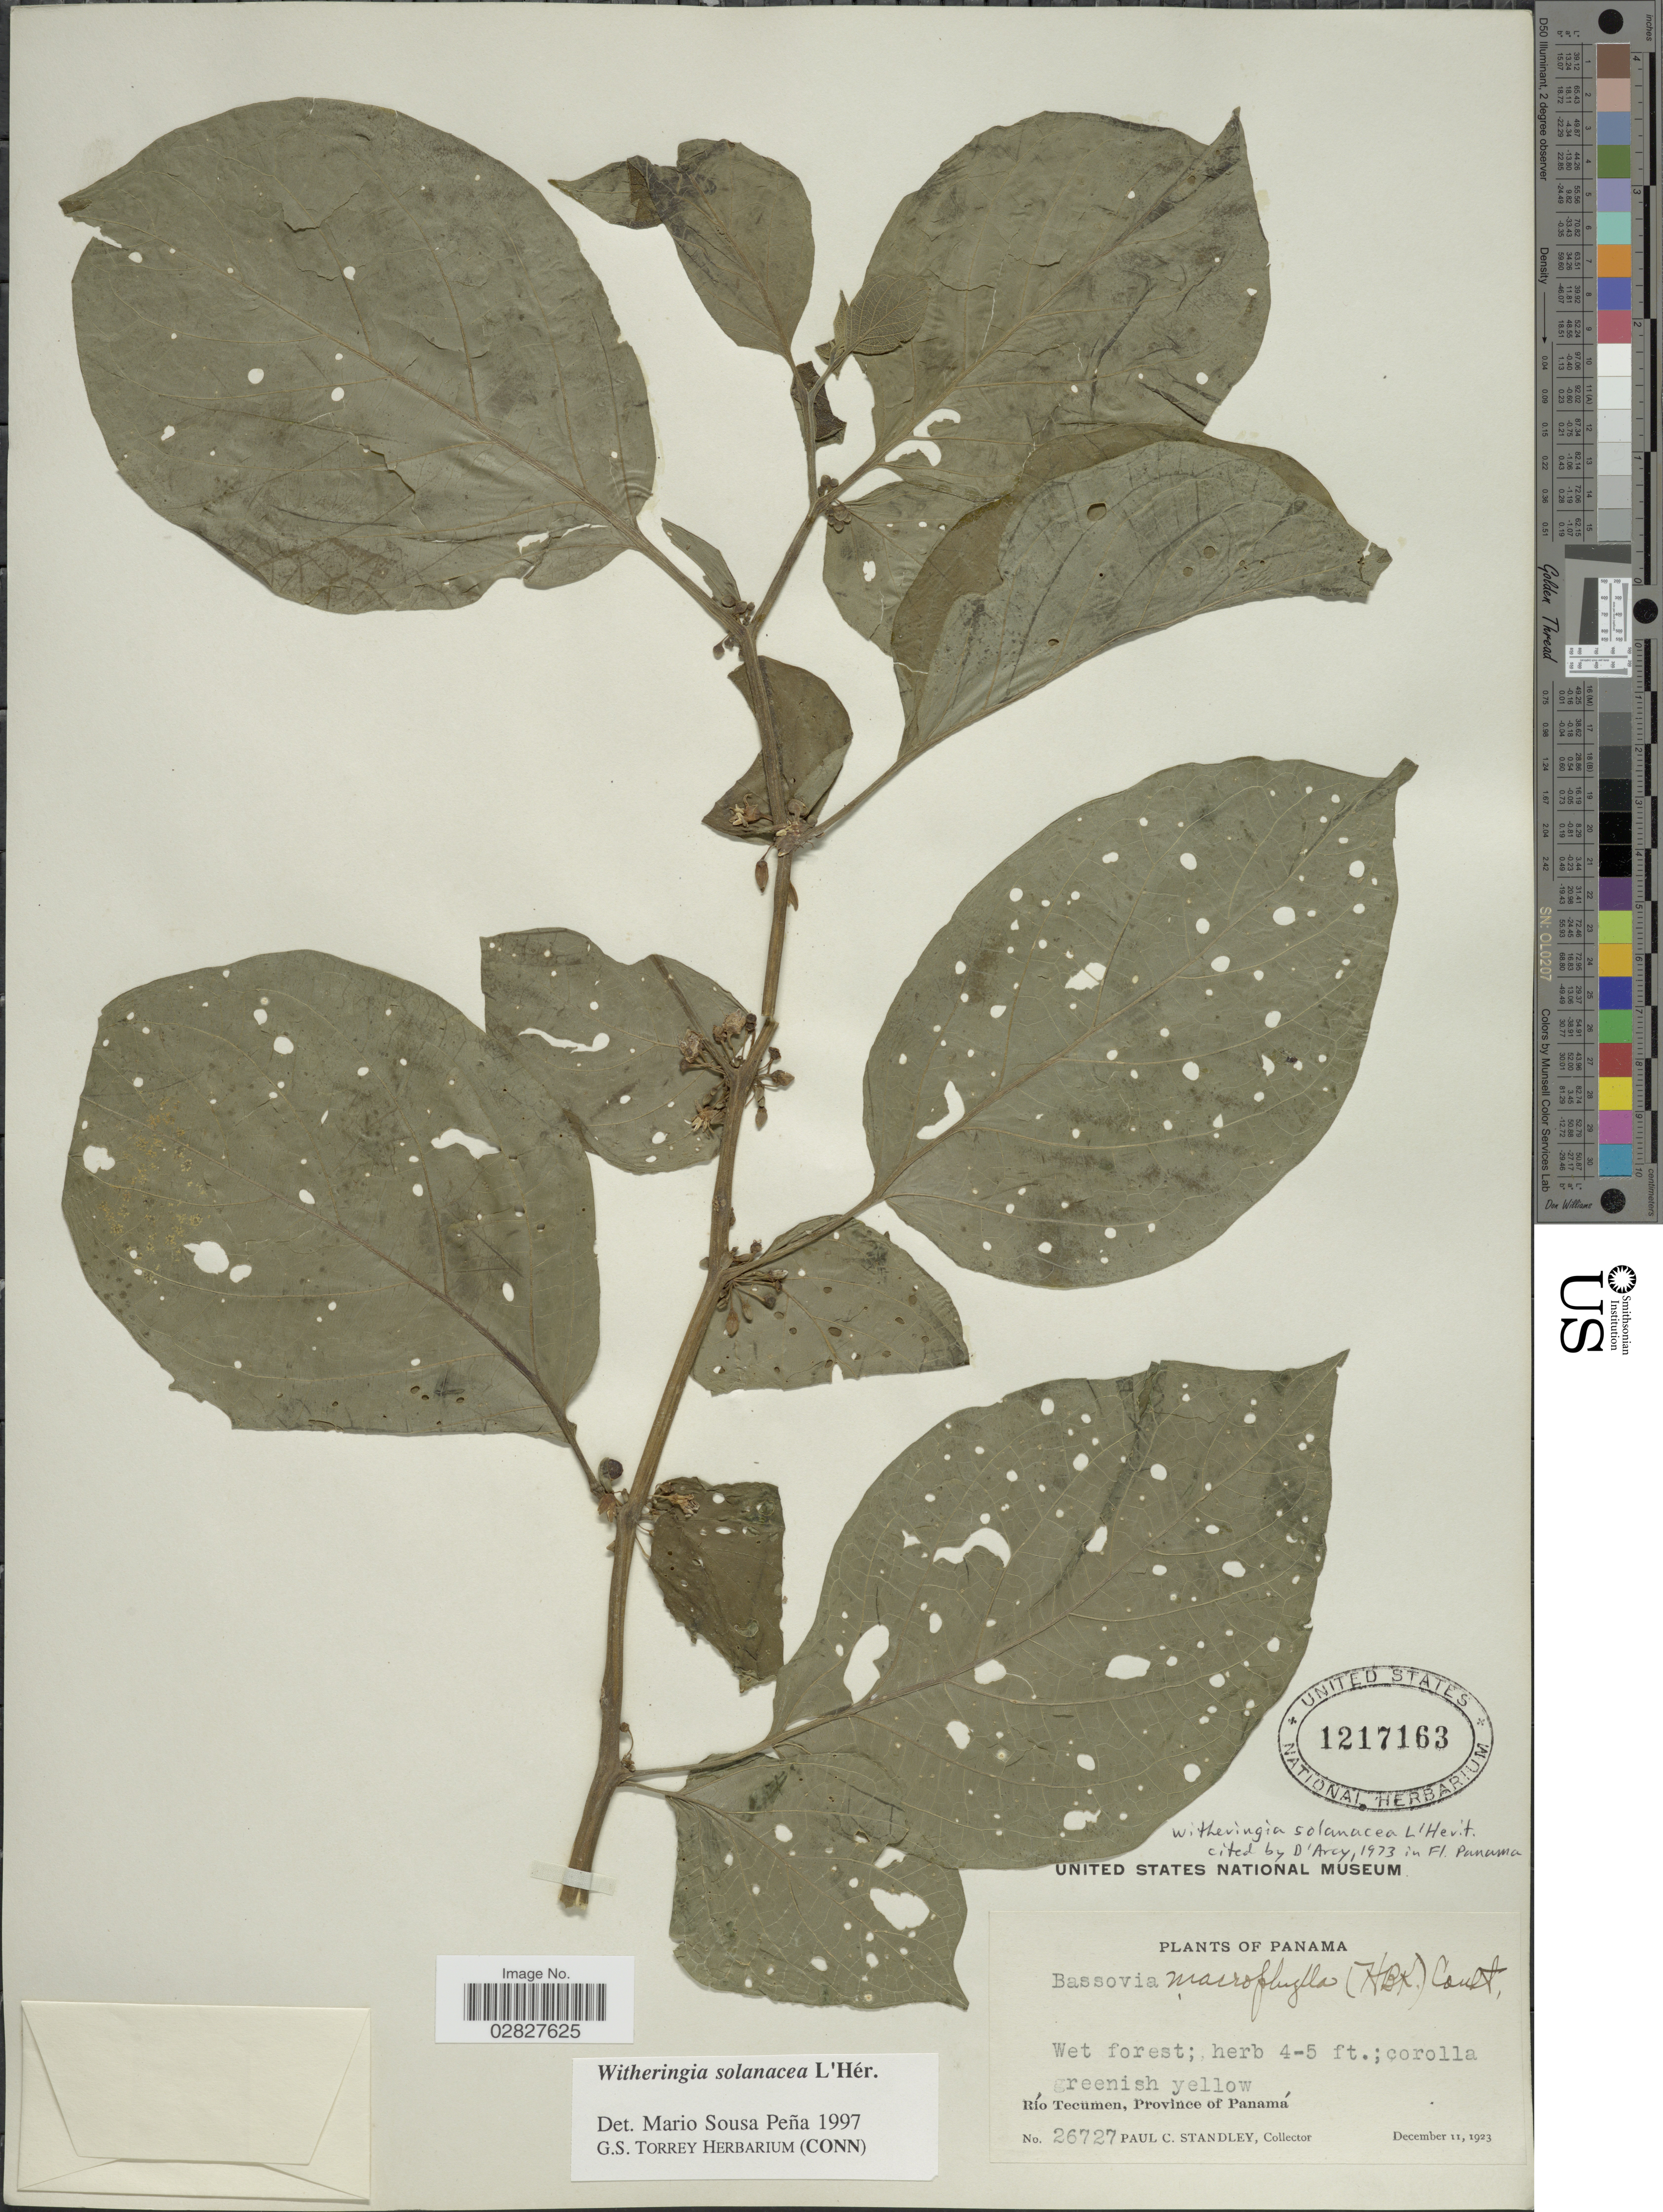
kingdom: Plantae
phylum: Tracheophyta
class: Magnoliopsida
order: Solanales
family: Solanaceae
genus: Witheringia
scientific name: Witheringia solanacea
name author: L'Hér.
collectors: P. C. Standley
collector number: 26727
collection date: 1923-12-11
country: Panama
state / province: Panamá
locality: Río Tecumen.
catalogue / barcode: US 1217163